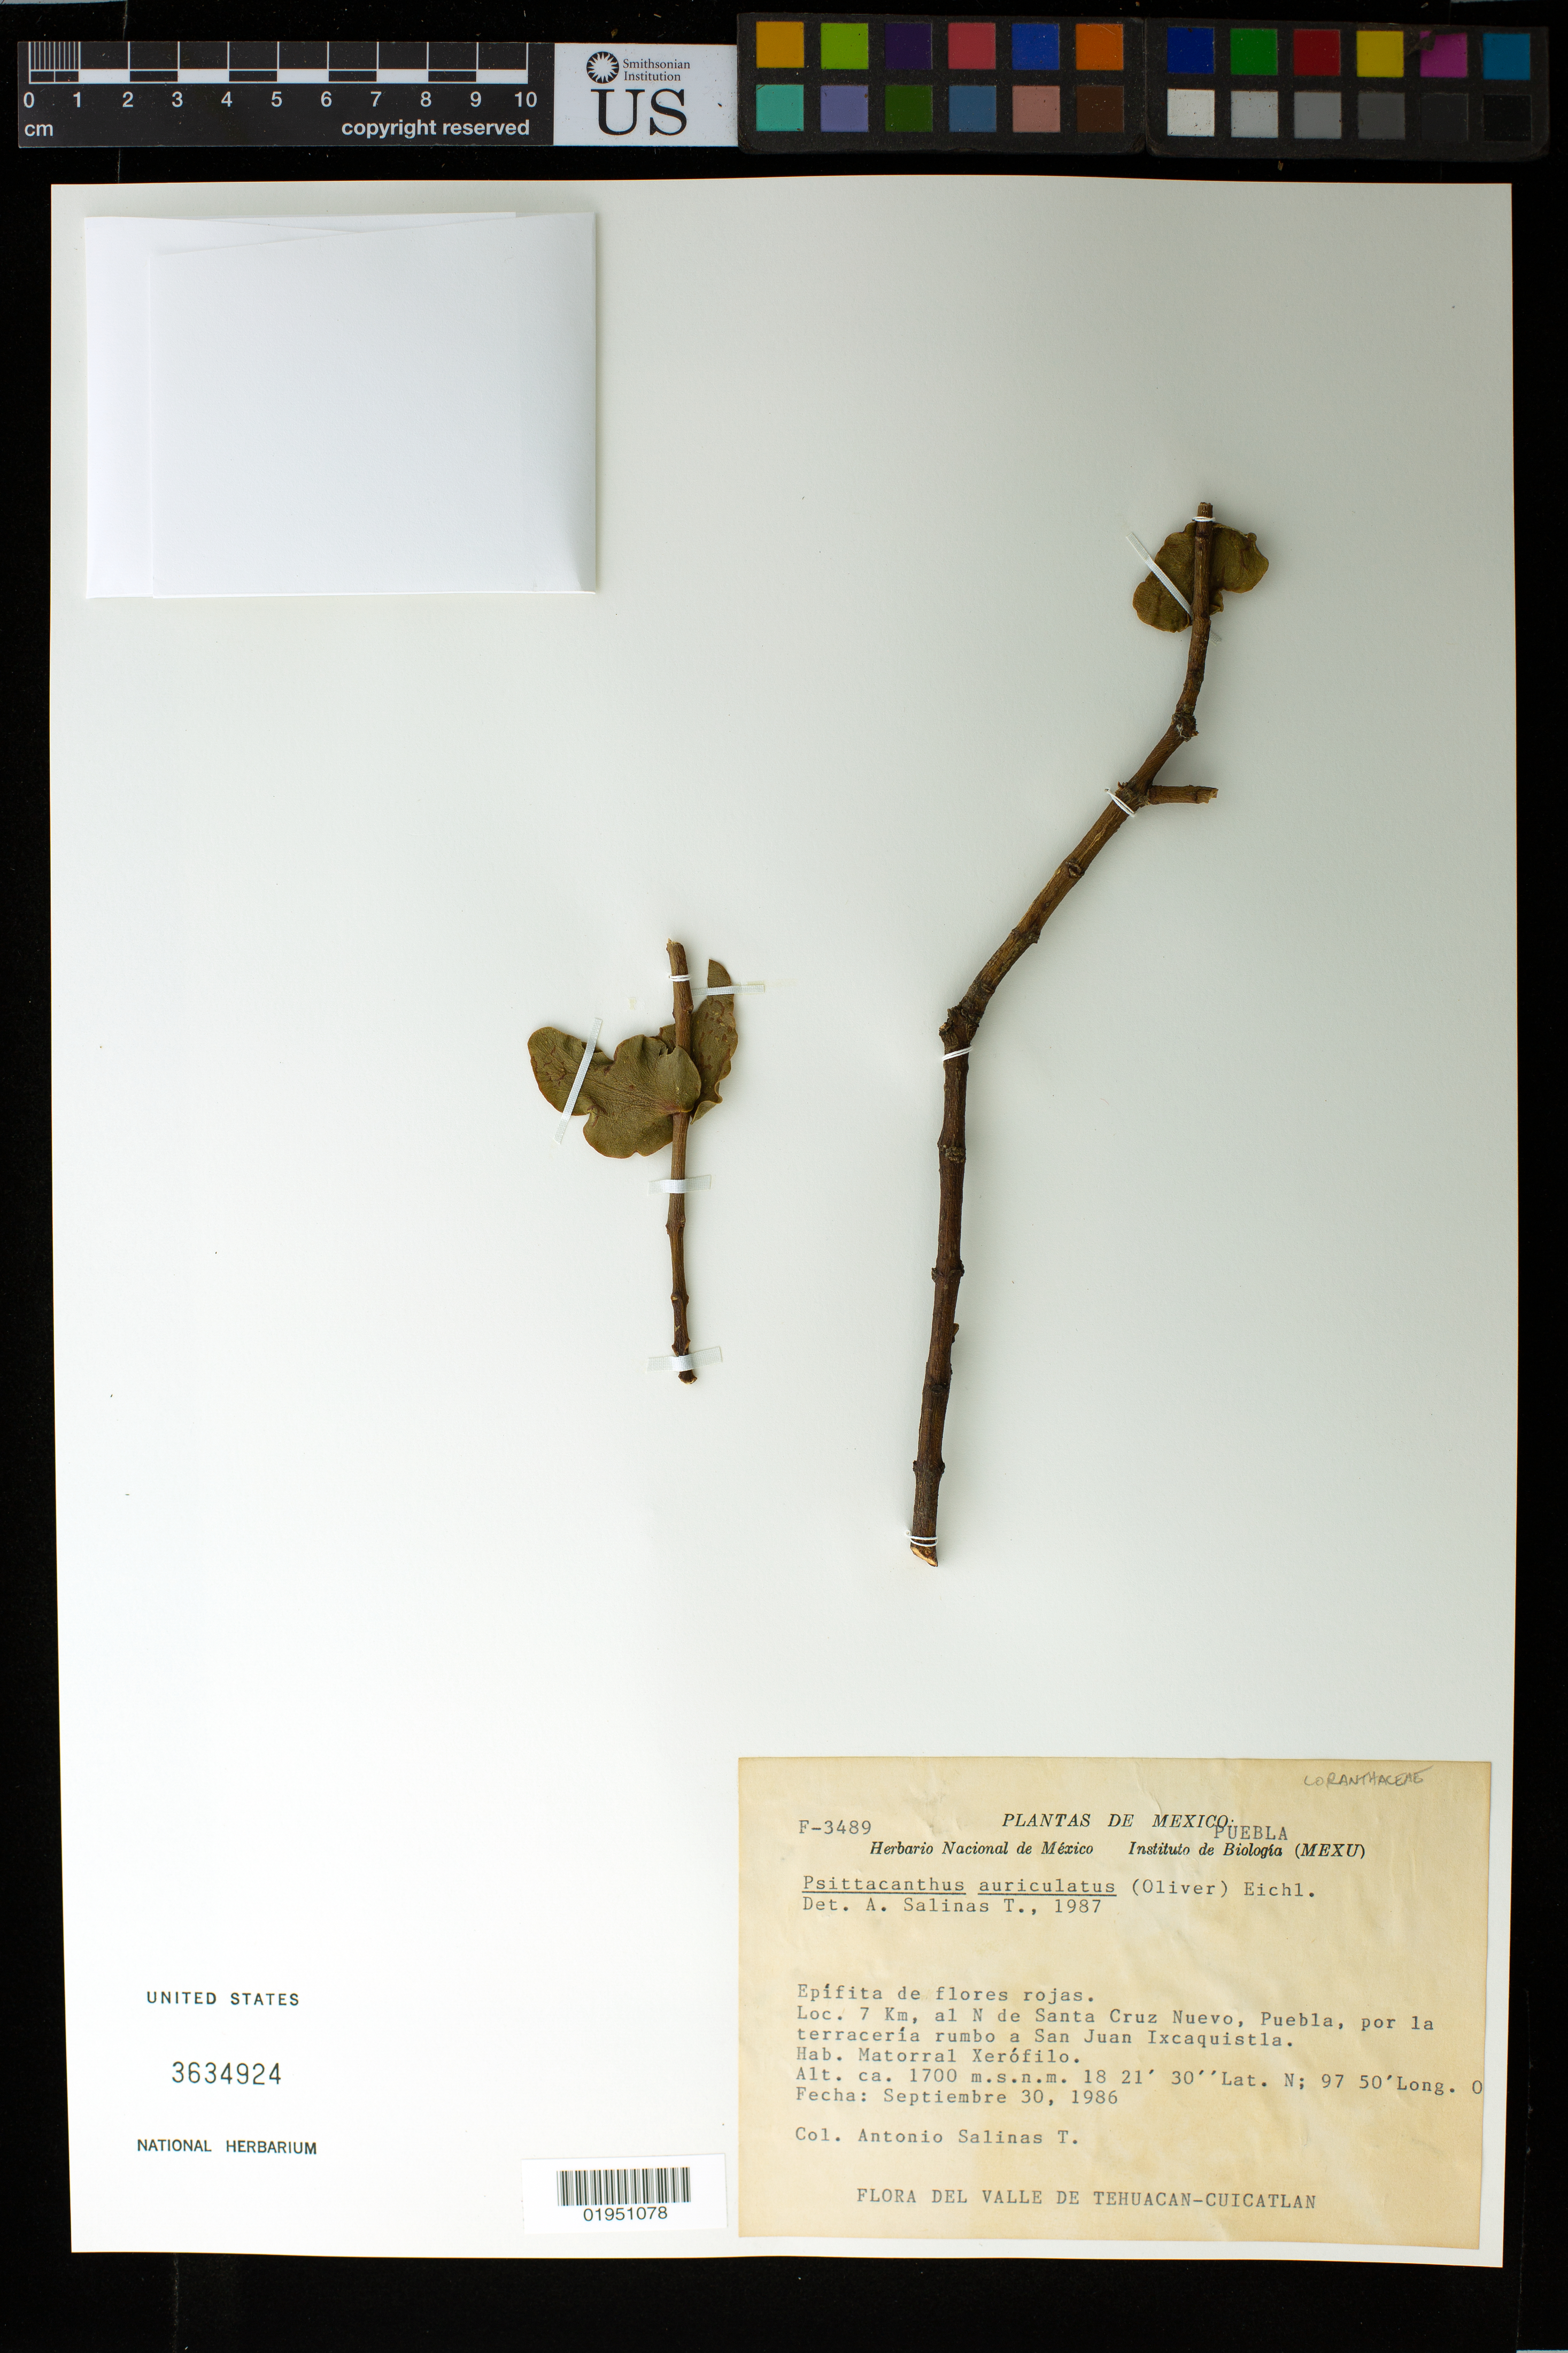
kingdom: Plantae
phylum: Tracheophyta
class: Magnoliopsida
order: Santalales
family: Loranthaceae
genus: Psittacanthus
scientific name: Psittacanthus auriculatus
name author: (Oliv.) Eichler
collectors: A. Salinas T.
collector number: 3489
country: Mexico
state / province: Puebla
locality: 7 Km, al N de Santa Cruz Nuevo, Puebla, por la terraceria rumbo a San Juan Ixcaquistla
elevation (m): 1750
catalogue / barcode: US 3634924